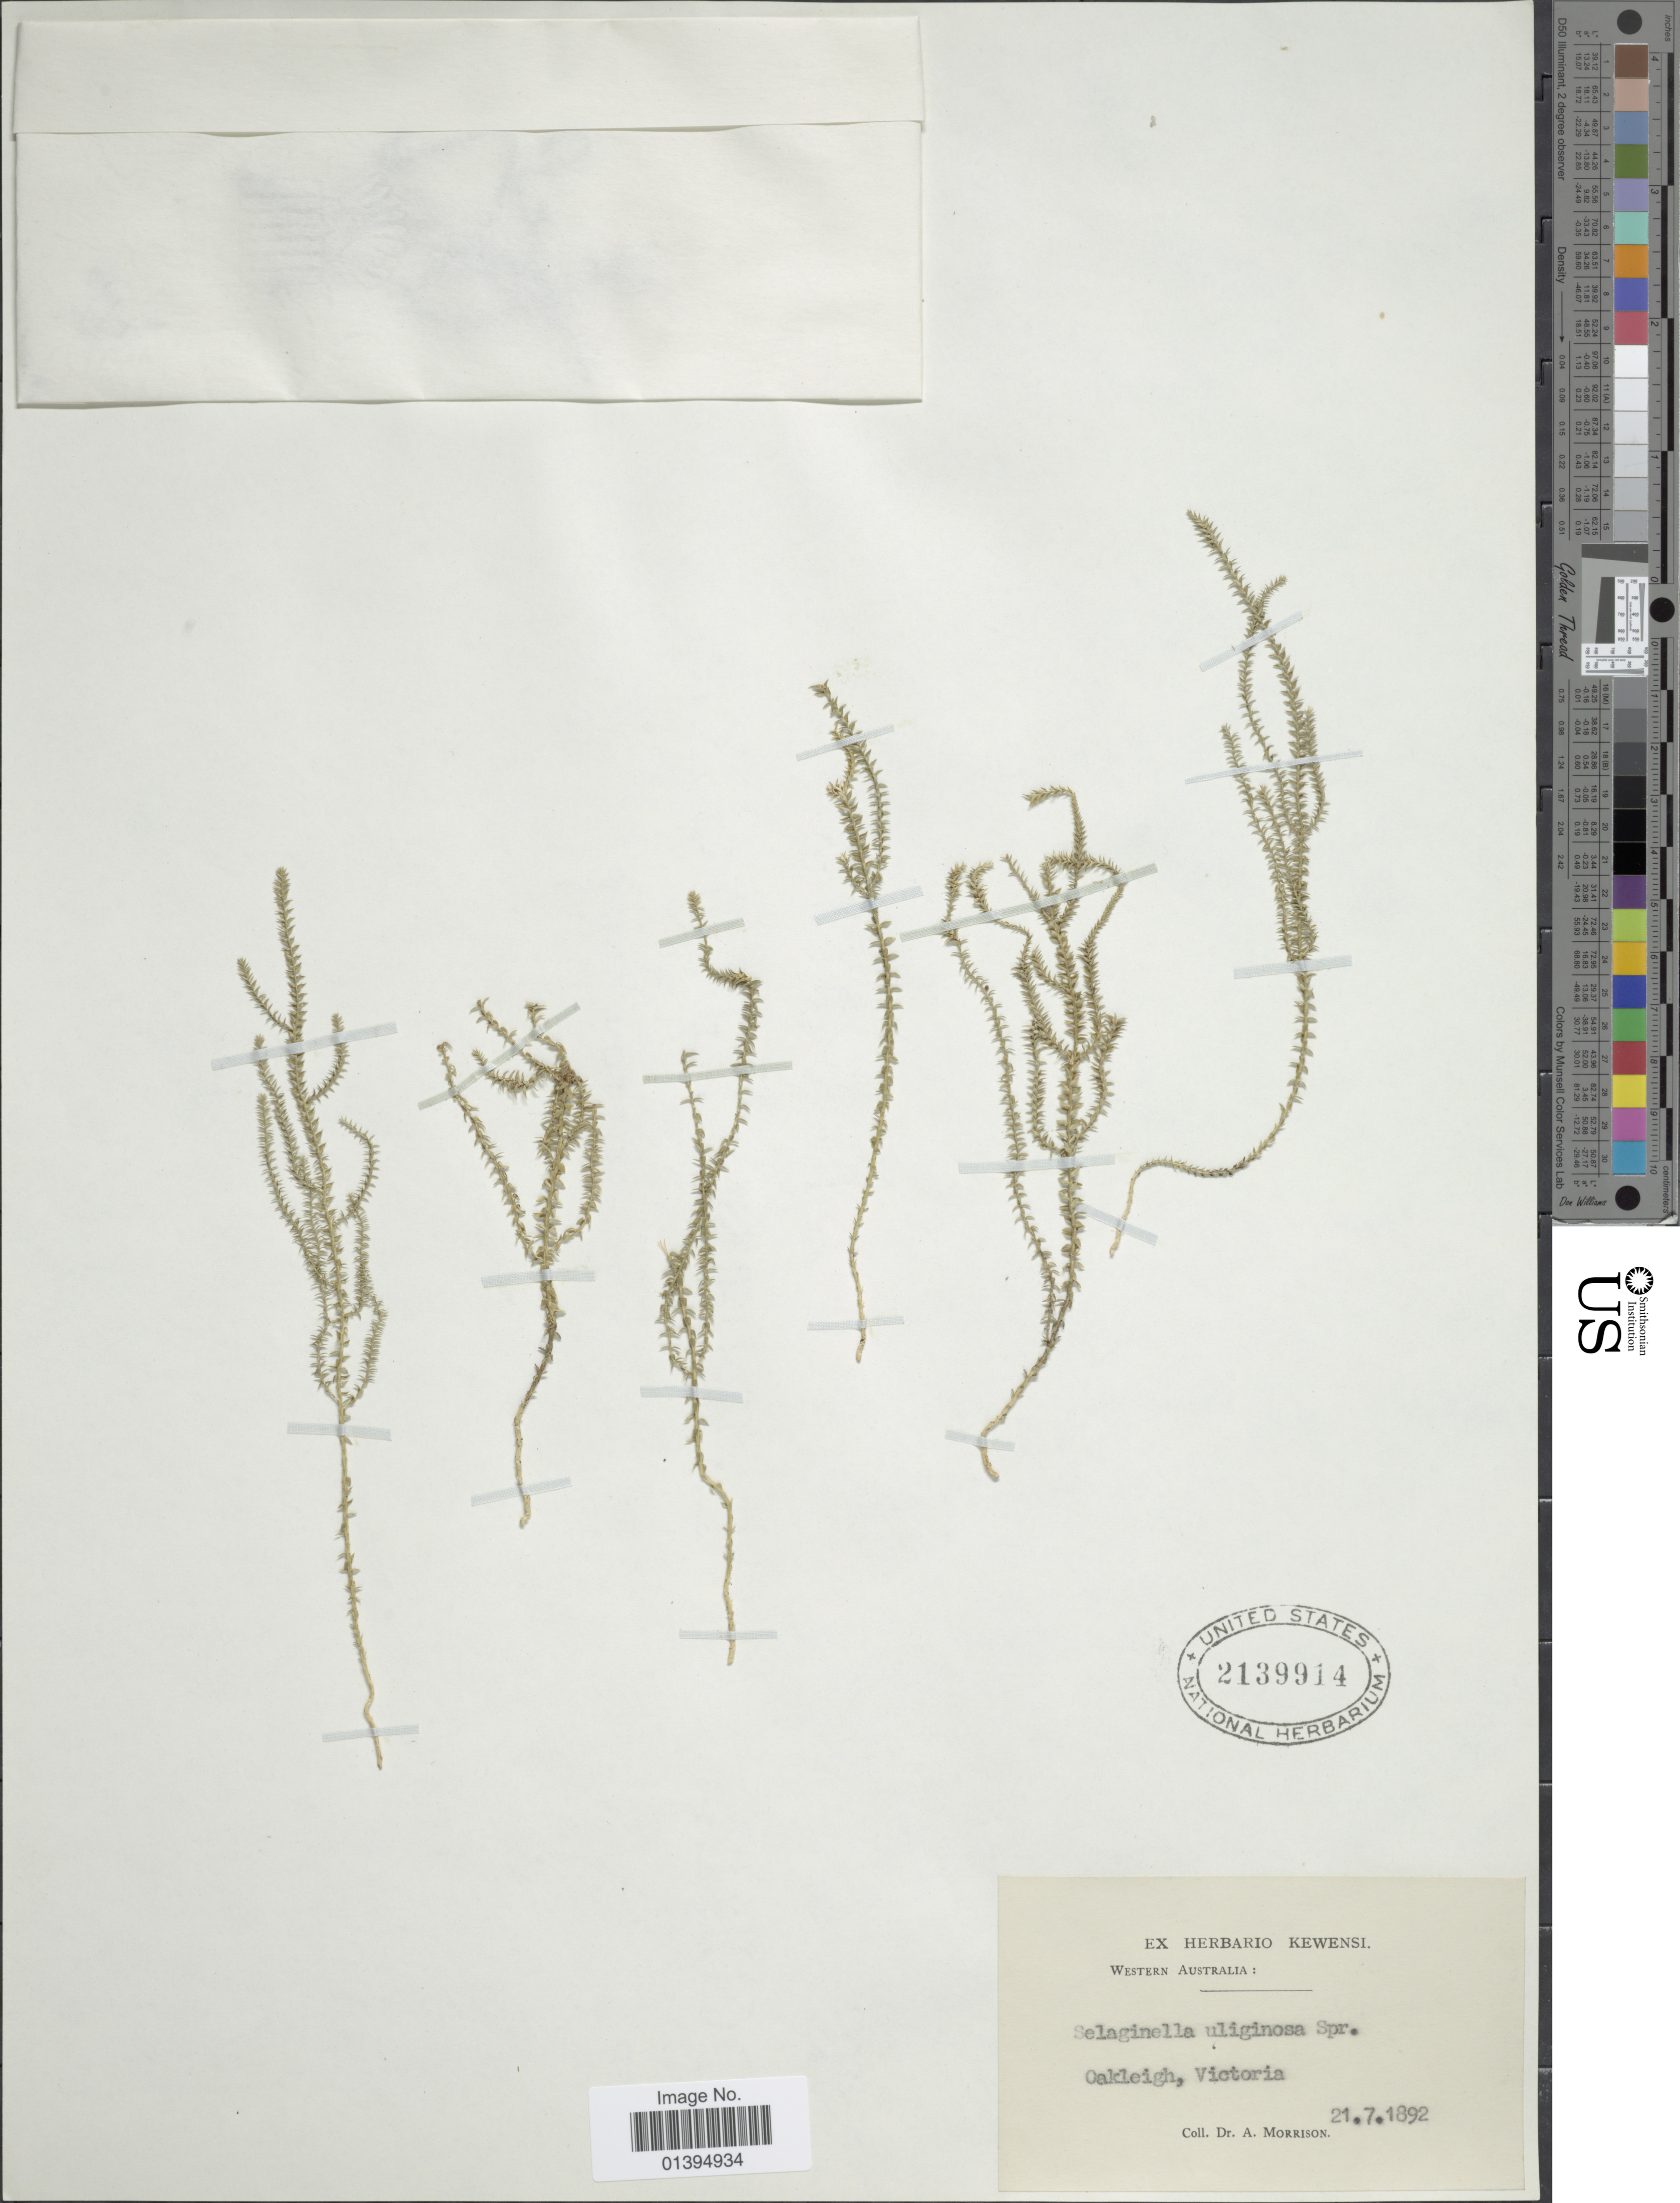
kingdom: Plantae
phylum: Tracheophyta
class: Lycopodiopsida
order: Selaginellales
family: Selaginellaceae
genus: Selaginella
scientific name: Selaginella uliginosa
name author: Spring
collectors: A. Morrison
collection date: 1892-07-21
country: Australia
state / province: Western Australia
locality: Oakleigh, Victoria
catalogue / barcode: US 2139914